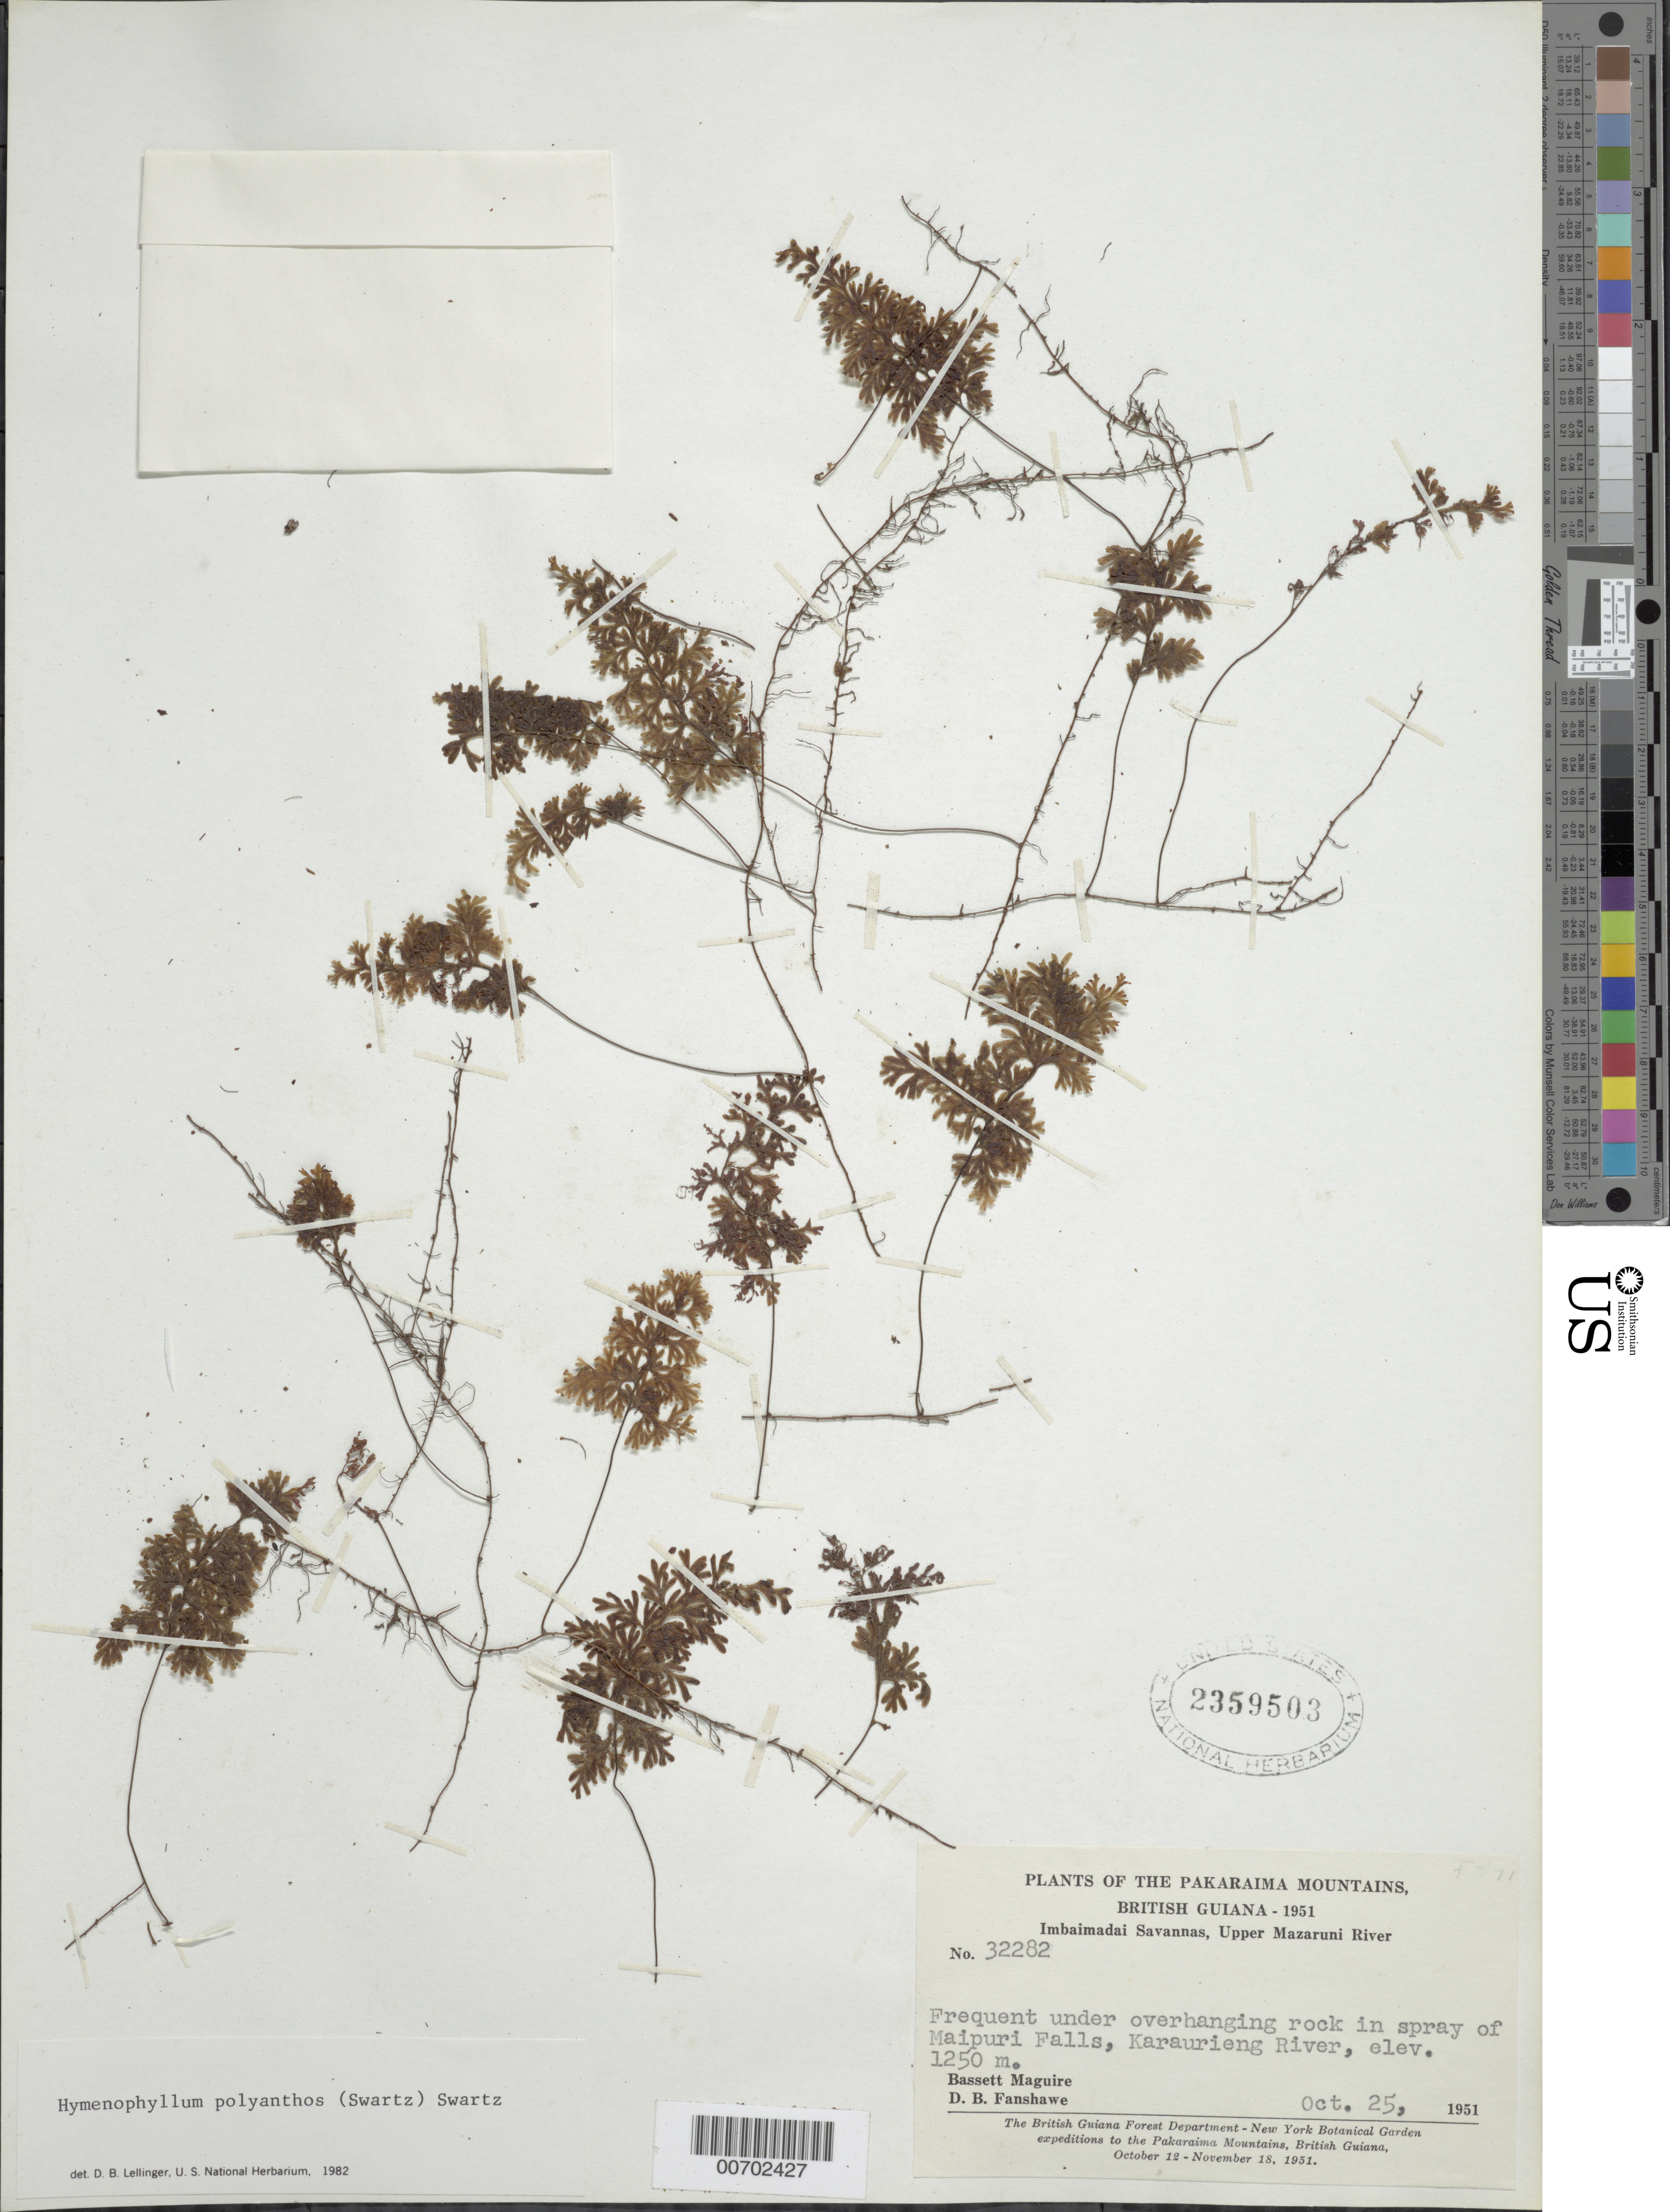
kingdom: Plantae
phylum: Tracheophyta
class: Polypodiopsida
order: Hymenophyllales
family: Hymenophyllaceae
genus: Hymenophyllum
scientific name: Hymenophyllum polyanthos var. polyanthos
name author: (Sw.) Sw.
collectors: B. Maguire & D. B. Fanshawe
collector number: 32282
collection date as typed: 25-Oct-51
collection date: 1951-10-25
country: Guyana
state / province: Cuyuni-Mazaruni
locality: Maipuri Falls, Karaurieng River, Imbaimadai savannas, upper Mazaruni River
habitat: Under overhanging rock in spray of falls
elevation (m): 1250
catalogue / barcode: US 2359503